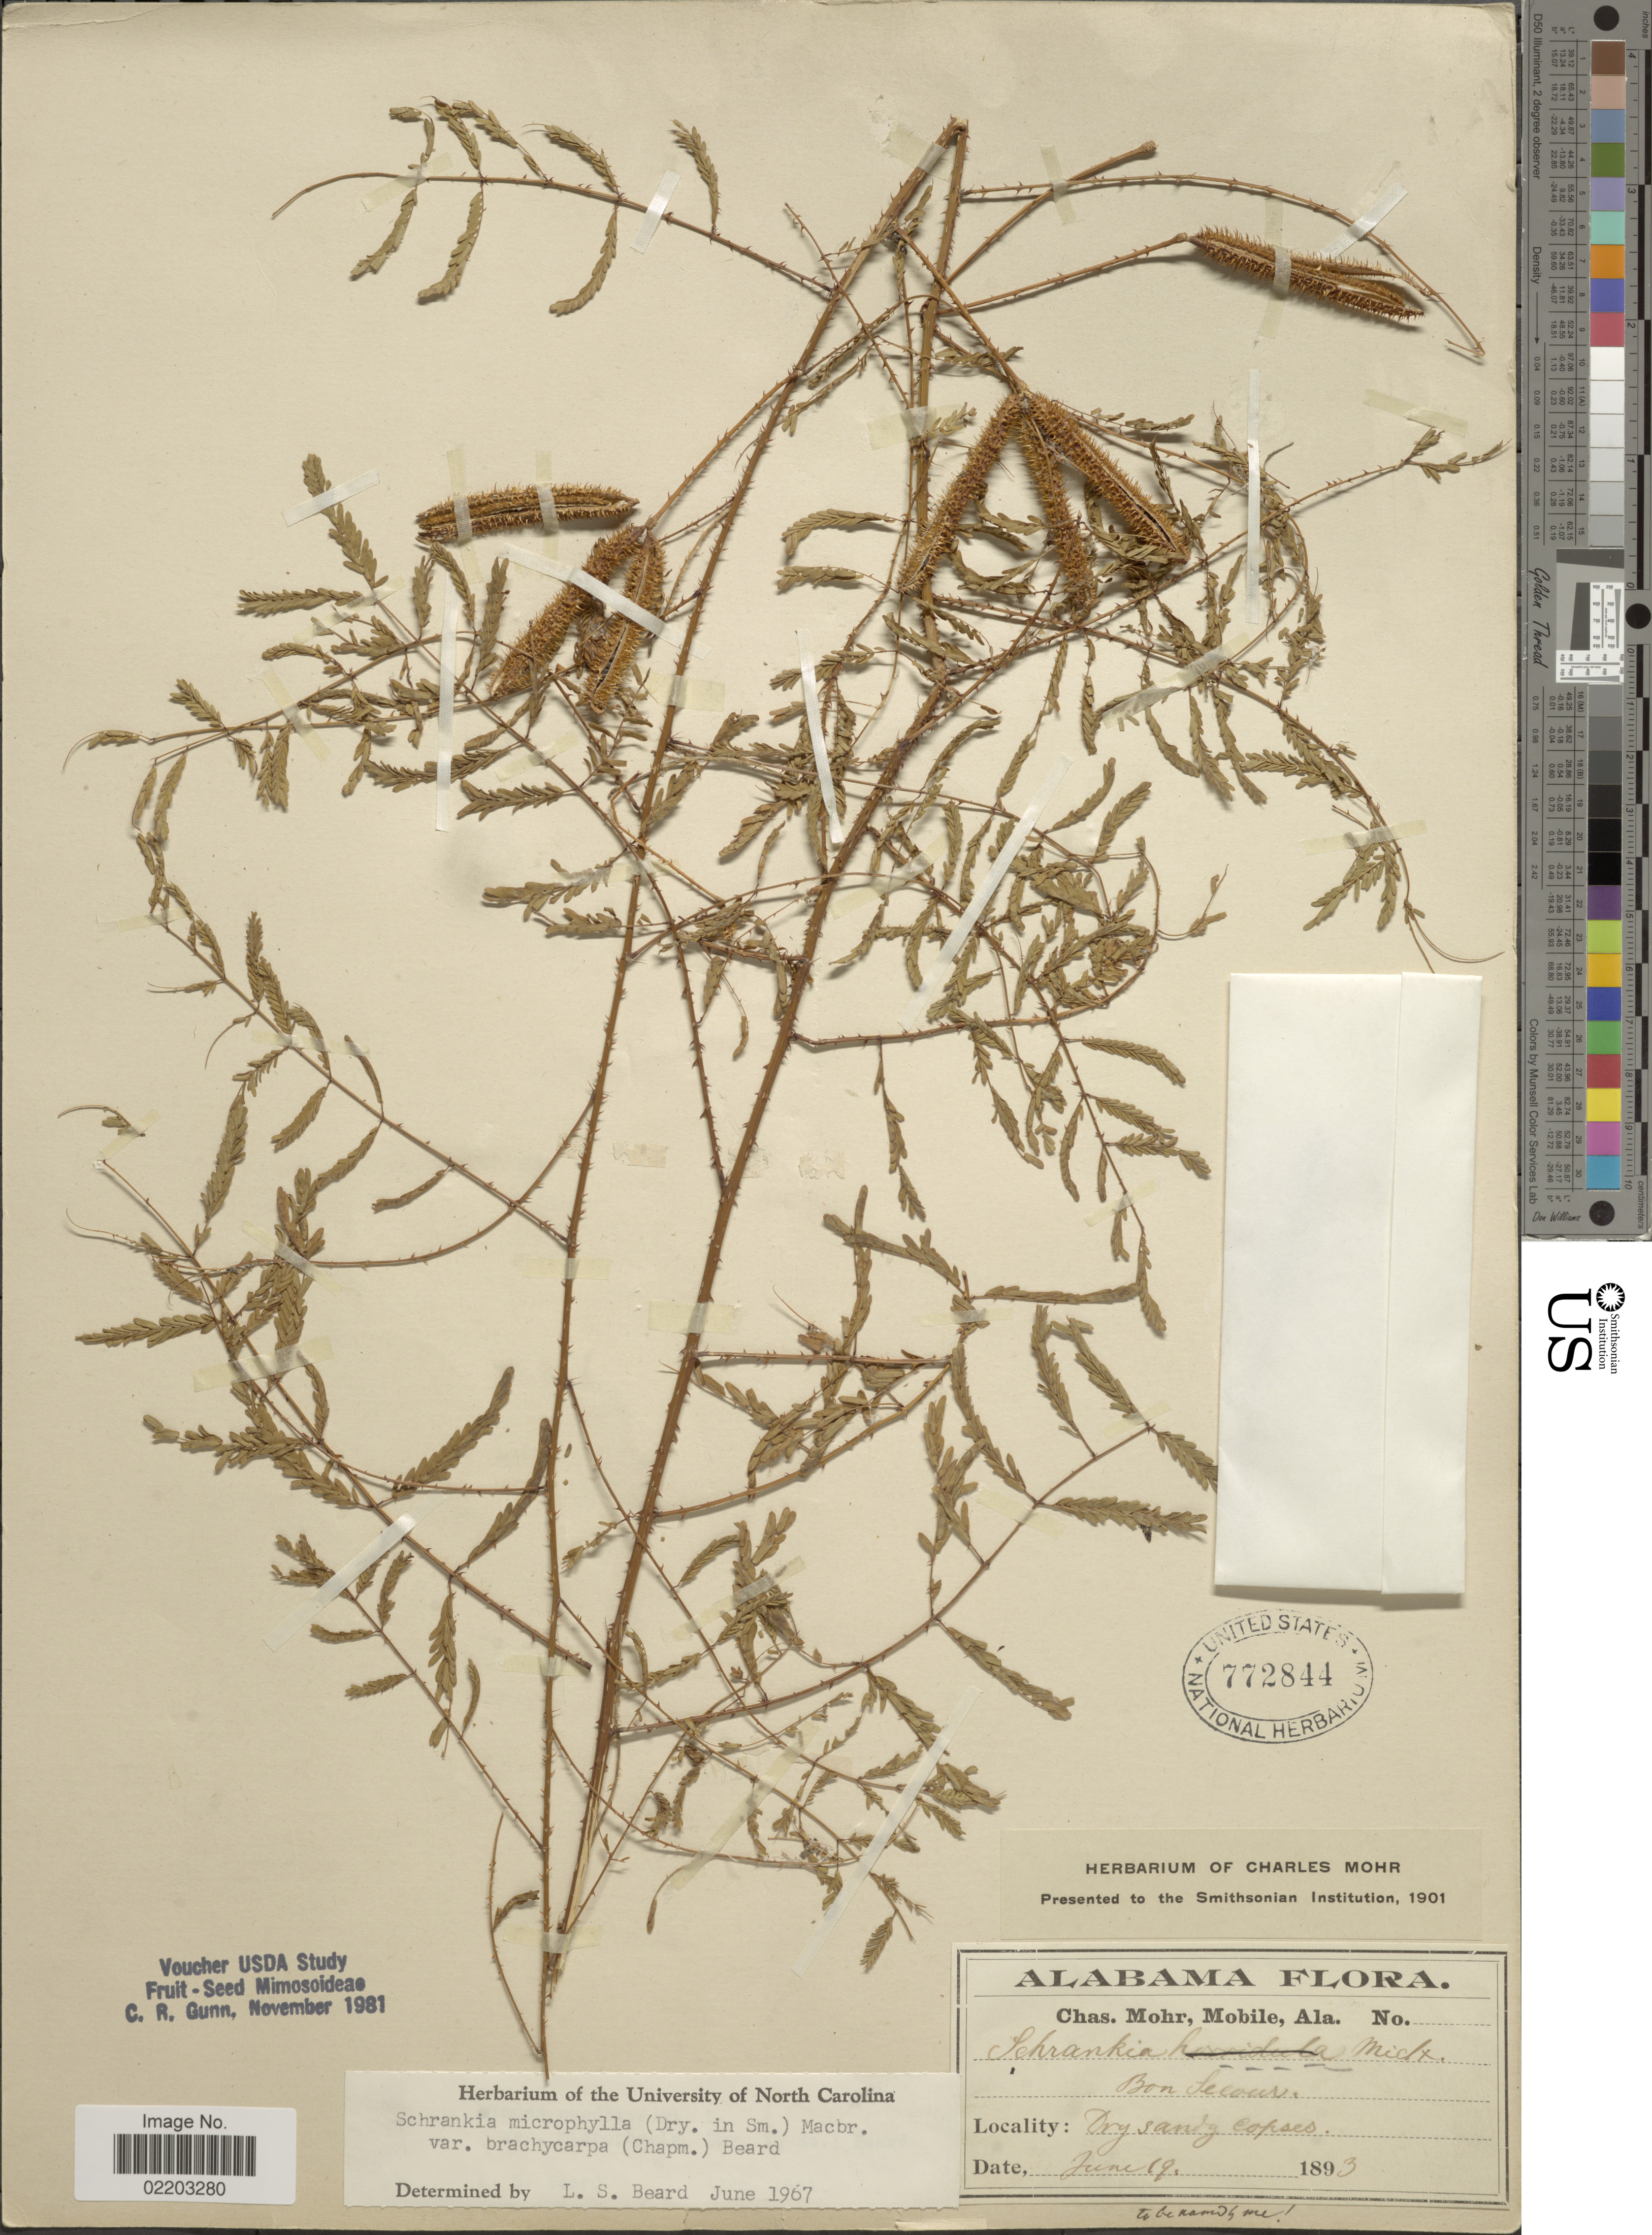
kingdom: Plantae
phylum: Tracheophyta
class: Magnoliopsida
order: Fabales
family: Fabaceae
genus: Mimosa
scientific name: Mimosa microphylla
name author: Dryand.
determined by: Strong, M. T., (US), Smithsonian Institution - National Museum of Natural History (UNITED STATES)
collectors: C. T. Mohr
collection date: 1893-06-19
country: United States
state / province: Alabama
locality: Dry sandy copses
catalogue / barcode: US 772844